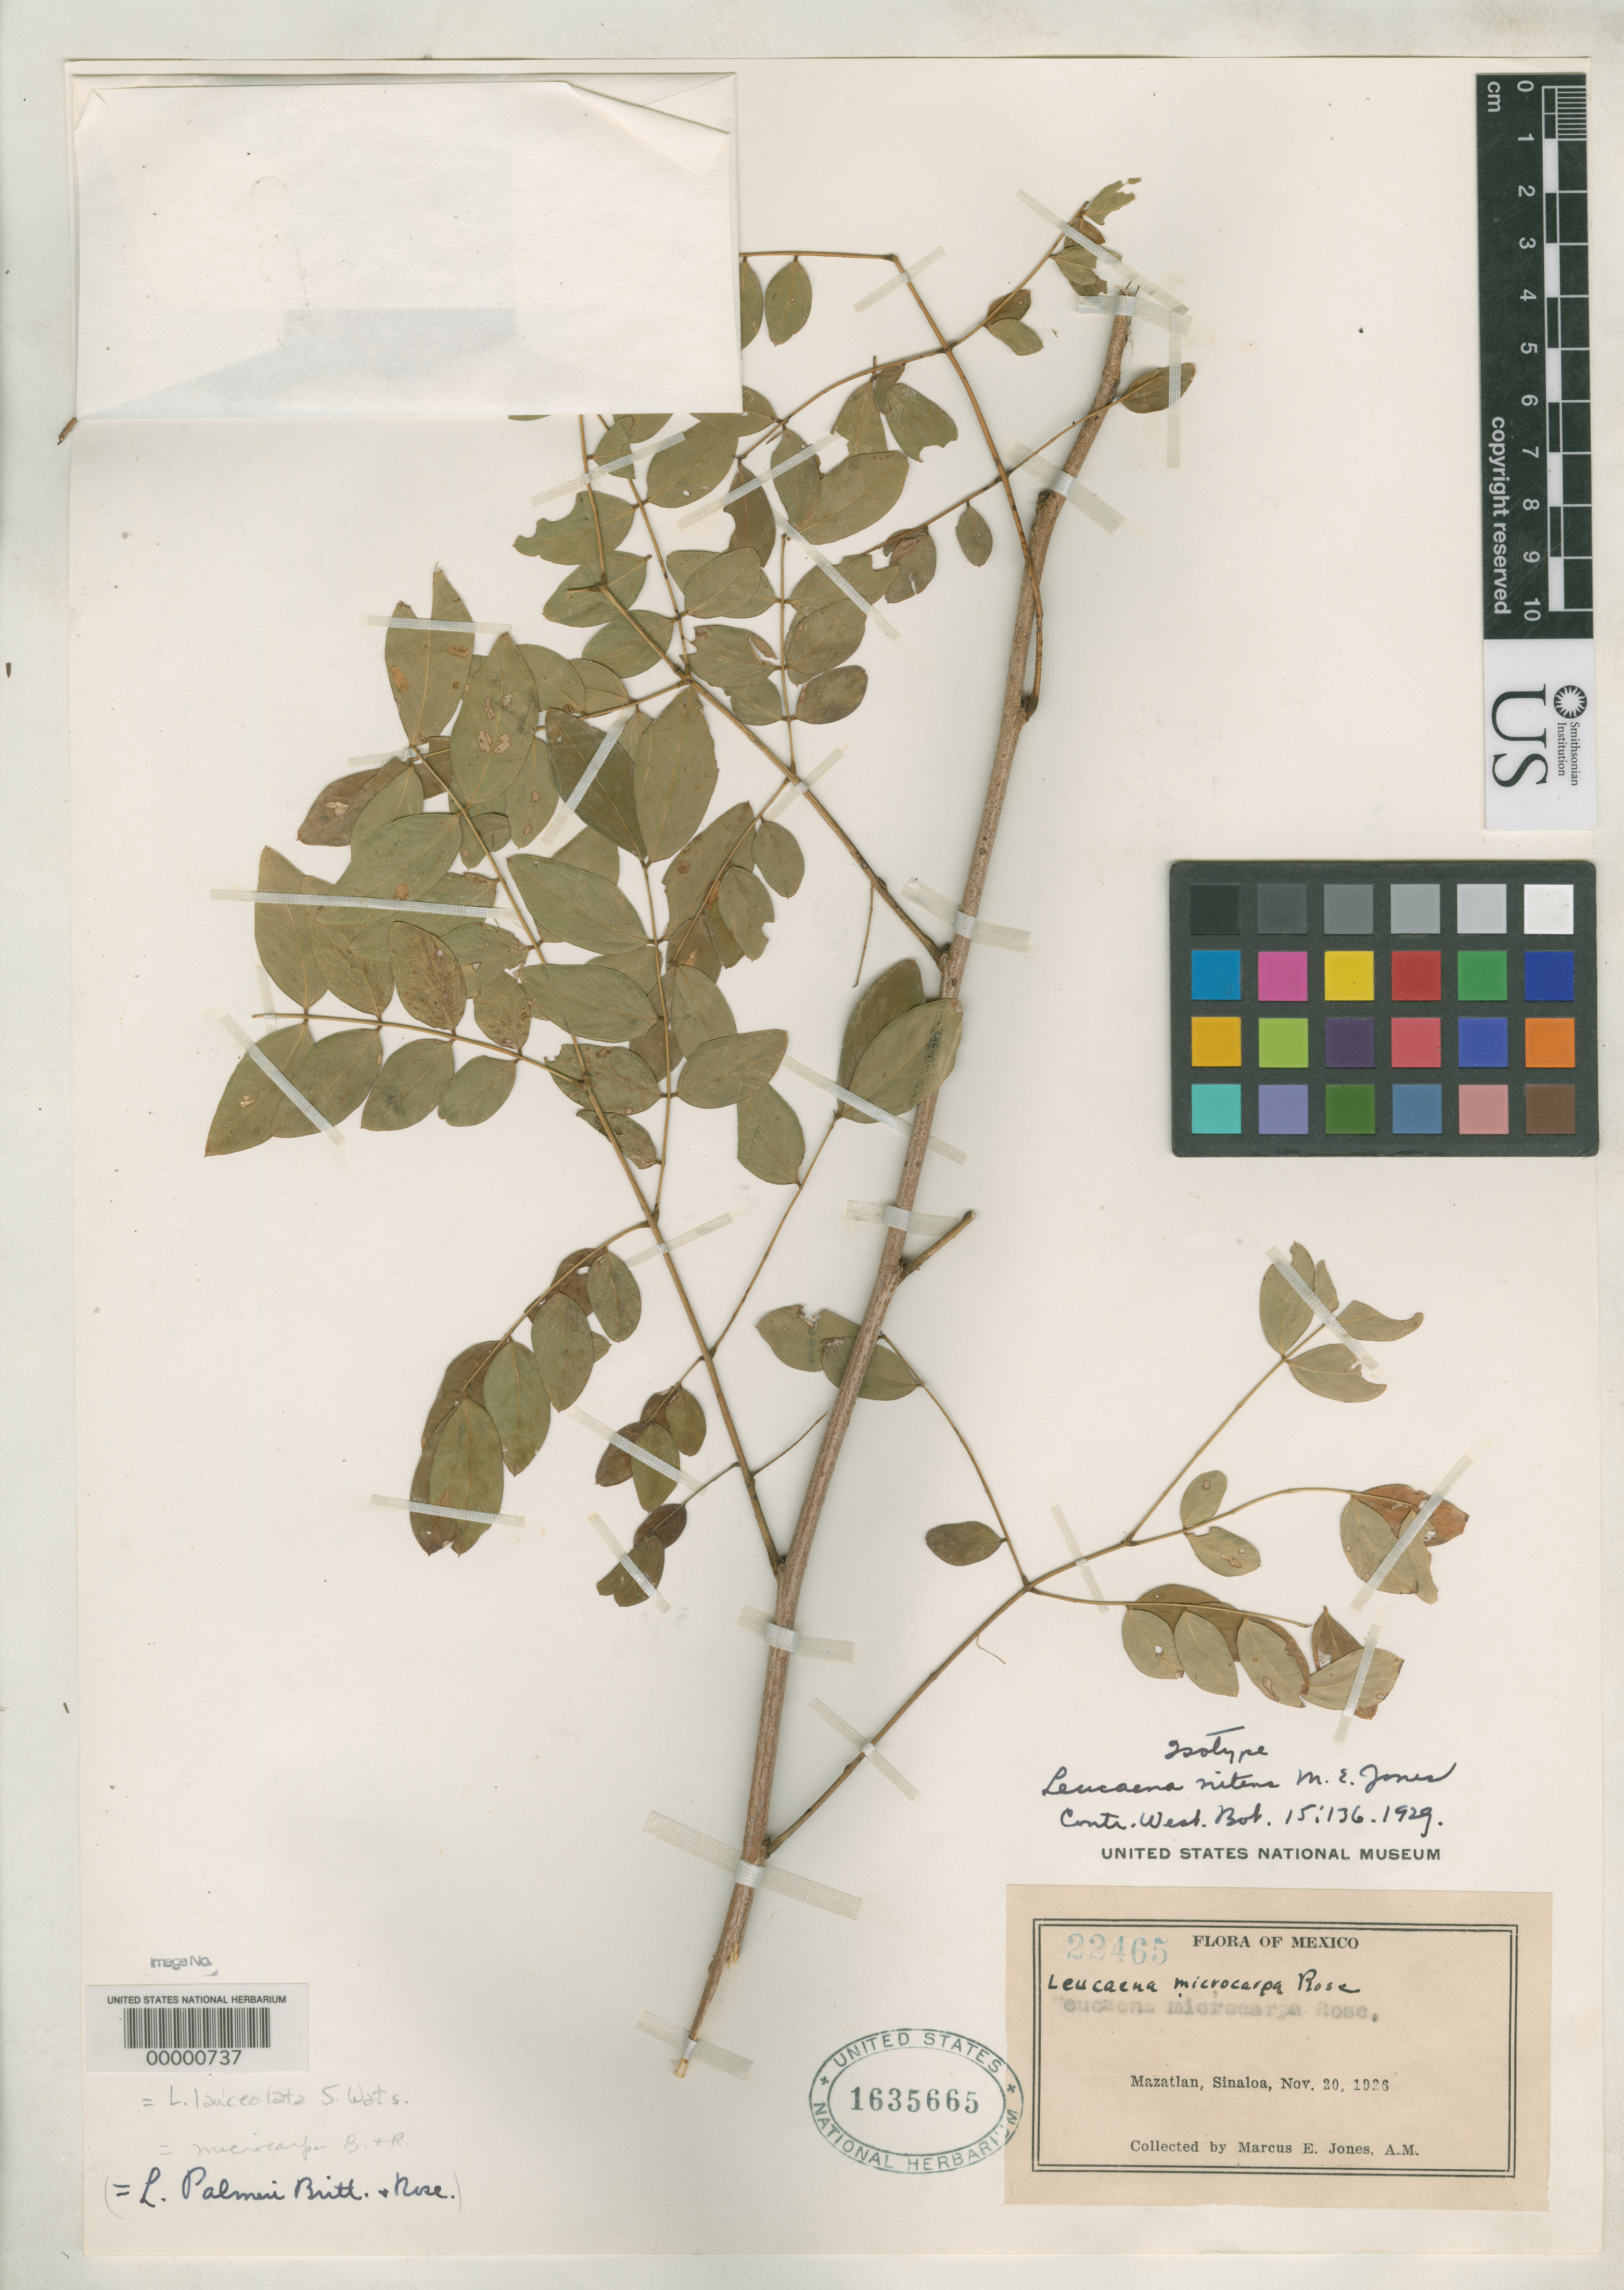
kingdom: Plantae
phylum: Tracheophyta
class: Magnoliopsida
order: Fabales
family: Fabaceae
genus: Leucaena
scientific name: Leucaena nitens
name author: M.E. Jones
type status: Isotype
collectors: M. E. Jones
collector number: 22465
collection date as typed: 20 Nov 1926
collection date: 1926-11-20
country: Mexico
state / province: Sinaloa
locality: Mazatlan.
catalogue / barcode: US 1635665